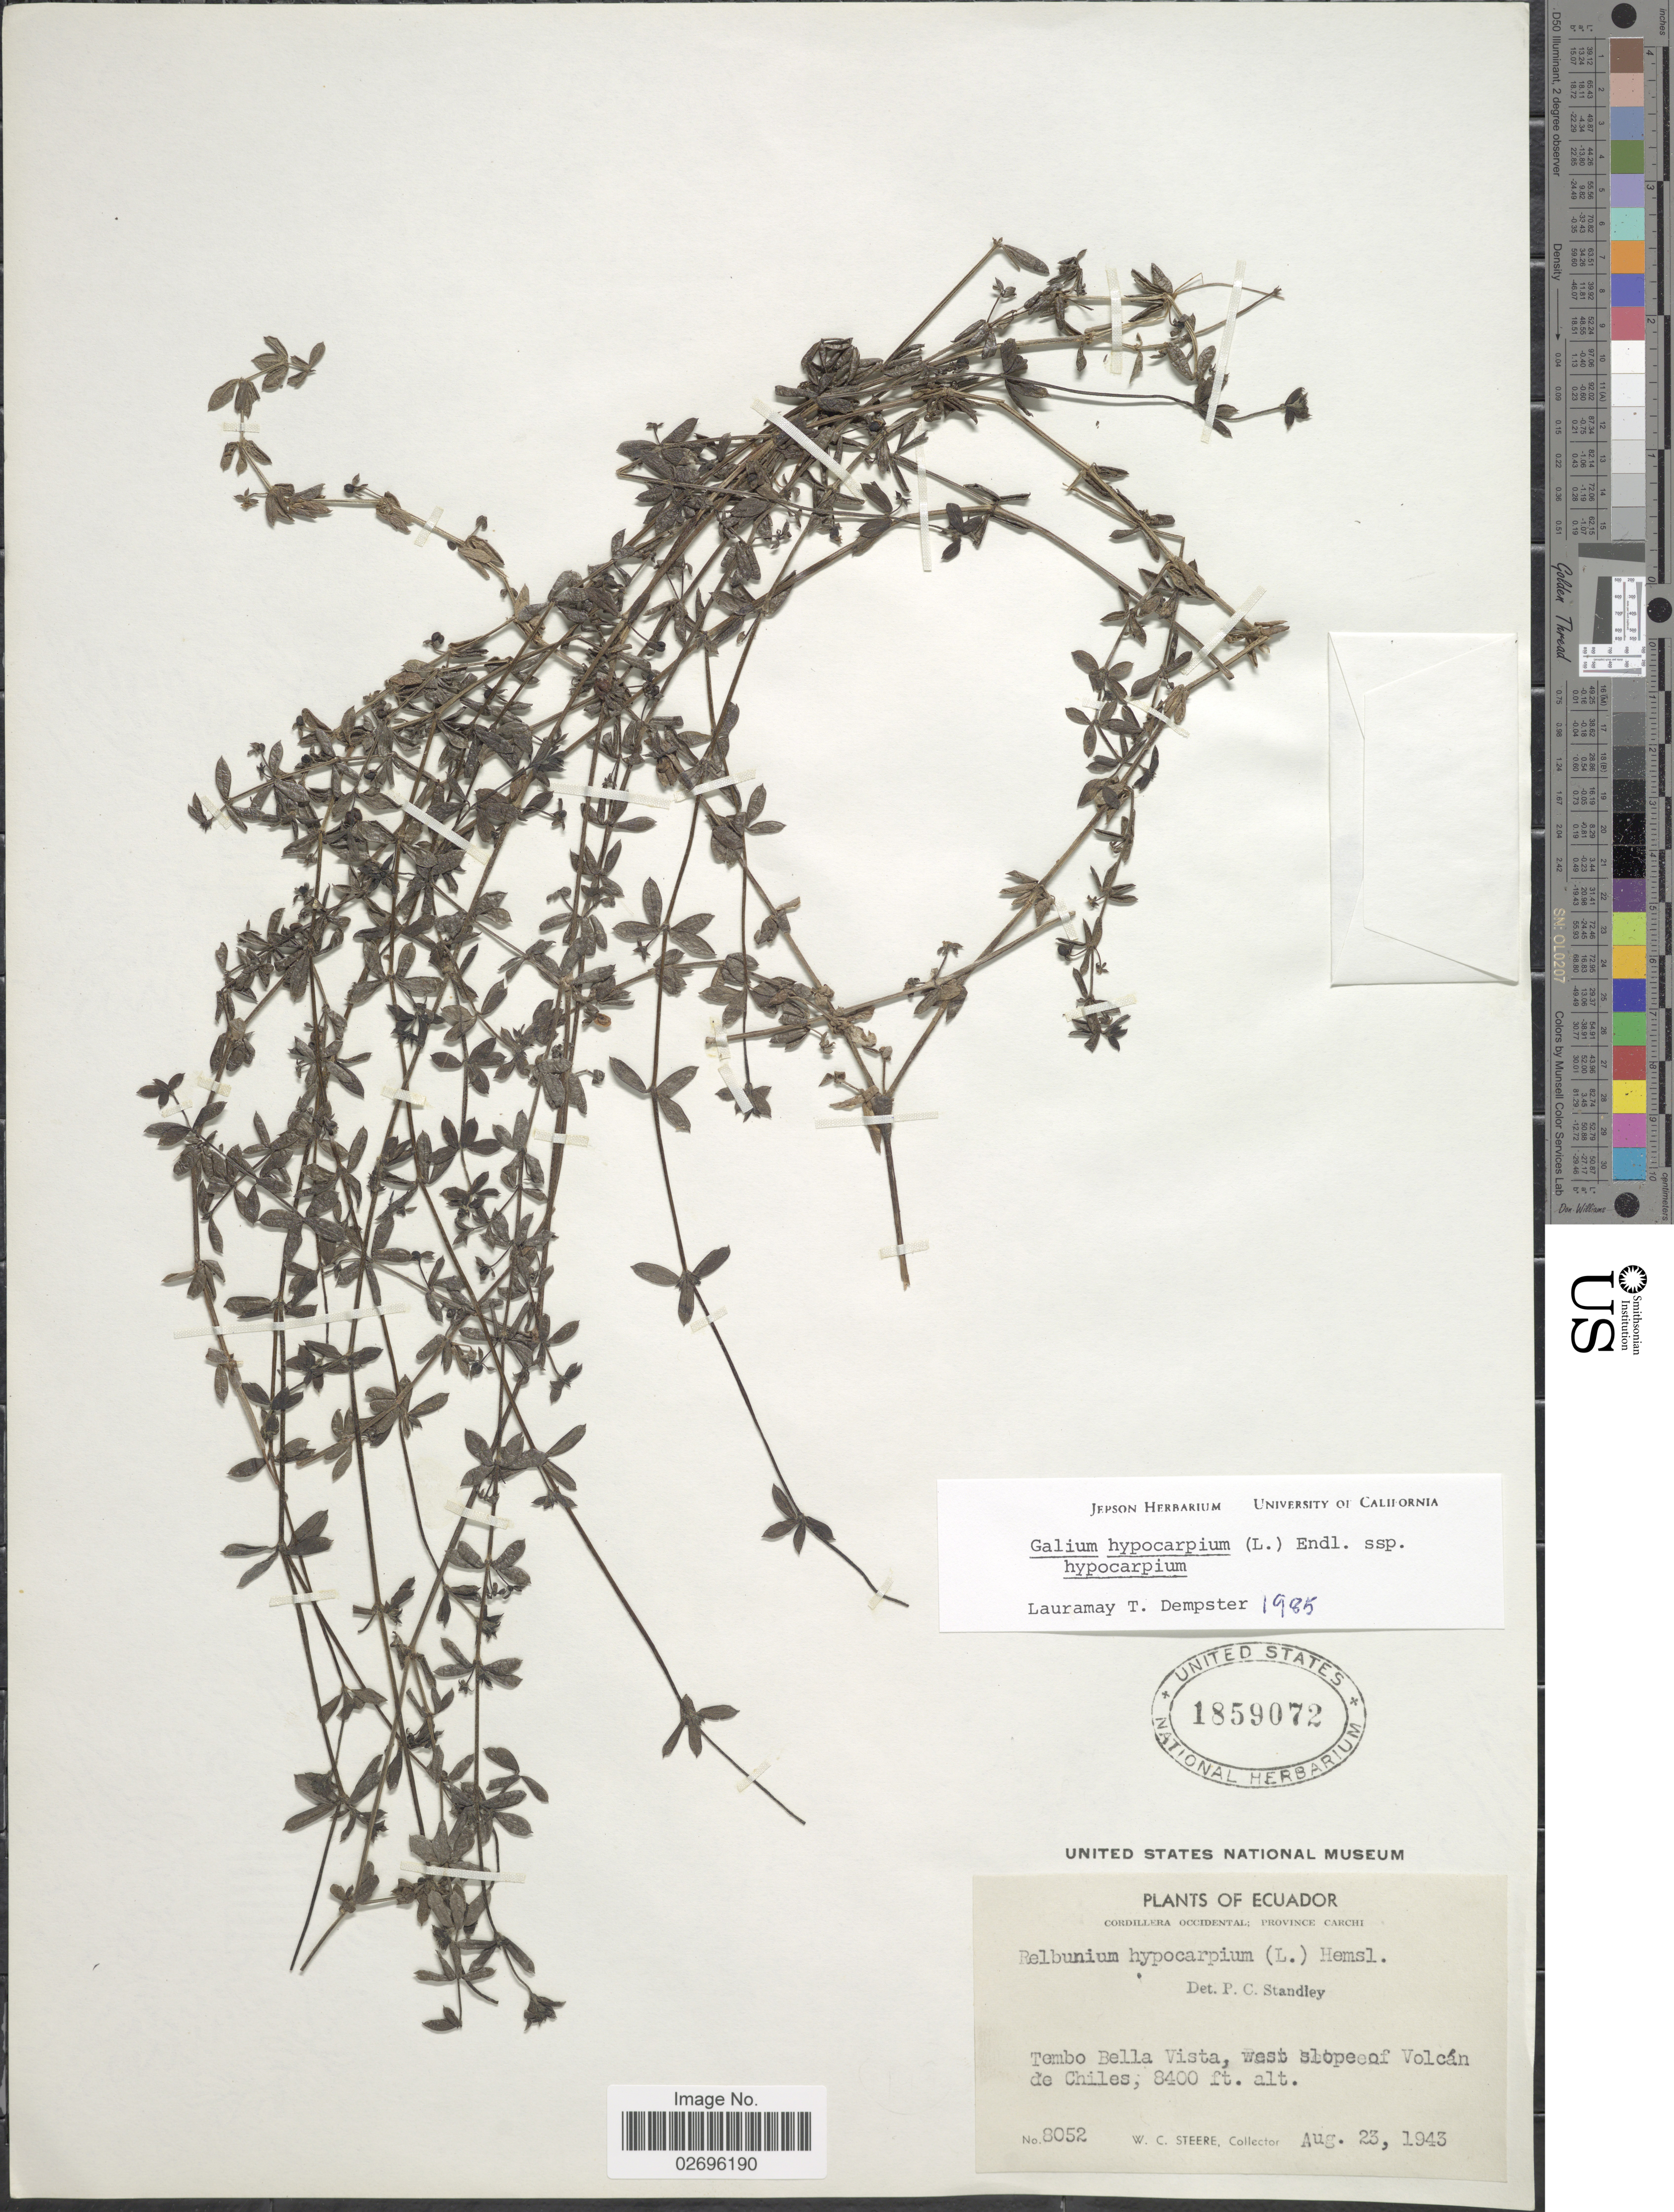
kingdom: Plantae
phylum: Tracheophyta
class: Magnoliopsida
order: Gentianales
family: Rubiaceae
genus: Galium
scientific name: Galium hypocarpium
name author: (L.) Endl. ex Griseb.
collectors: W. C. Steere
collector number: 8052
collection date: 1943-08-23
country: Ecuador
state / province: Carchi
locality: Cordillera Occidental. Tembo Bella Vista, west slope of Volcán de Chiles.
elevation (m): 2560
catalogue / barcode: US 1859072